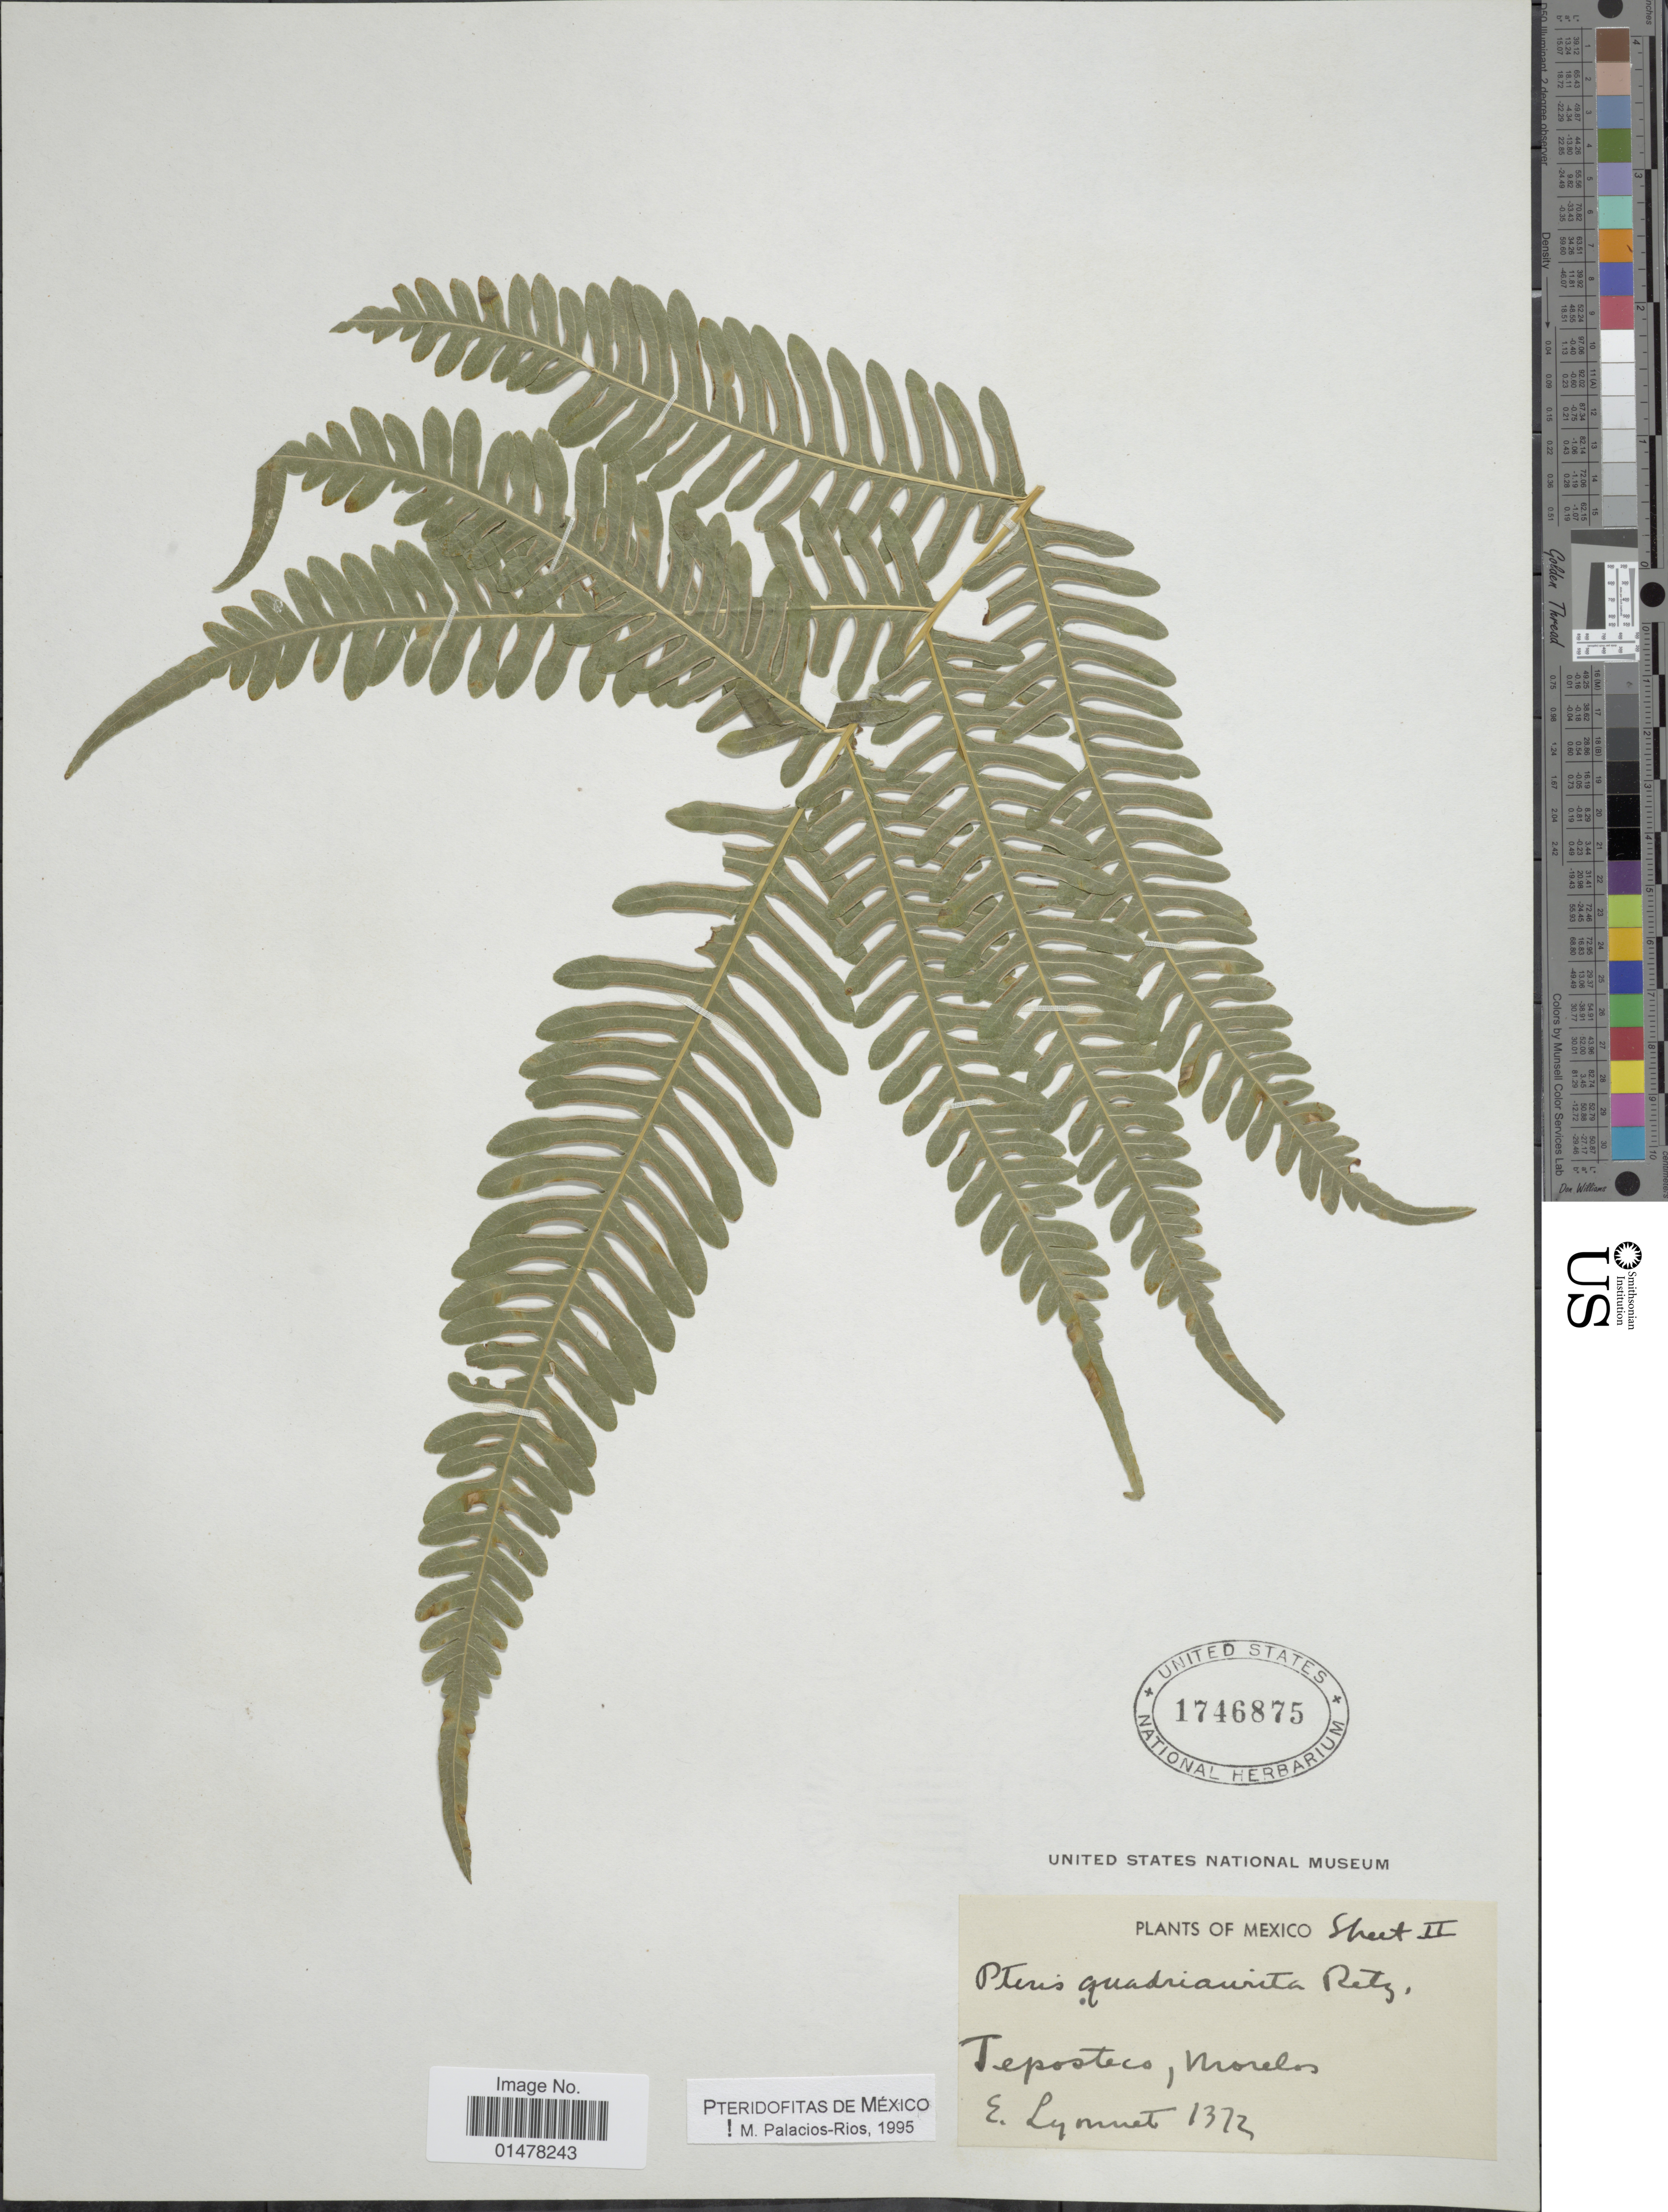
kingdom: Plantae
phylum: Tracheophyta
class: Polypodiopsida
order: Polypodiales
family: Pteridaceae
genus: Pteris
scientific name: Pteris quadriaurita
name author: Retz.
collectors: E. Lyonnet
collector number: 1372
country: Mexico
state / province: Morelos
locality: Teposteco,Morelos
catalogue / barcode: US 1746875